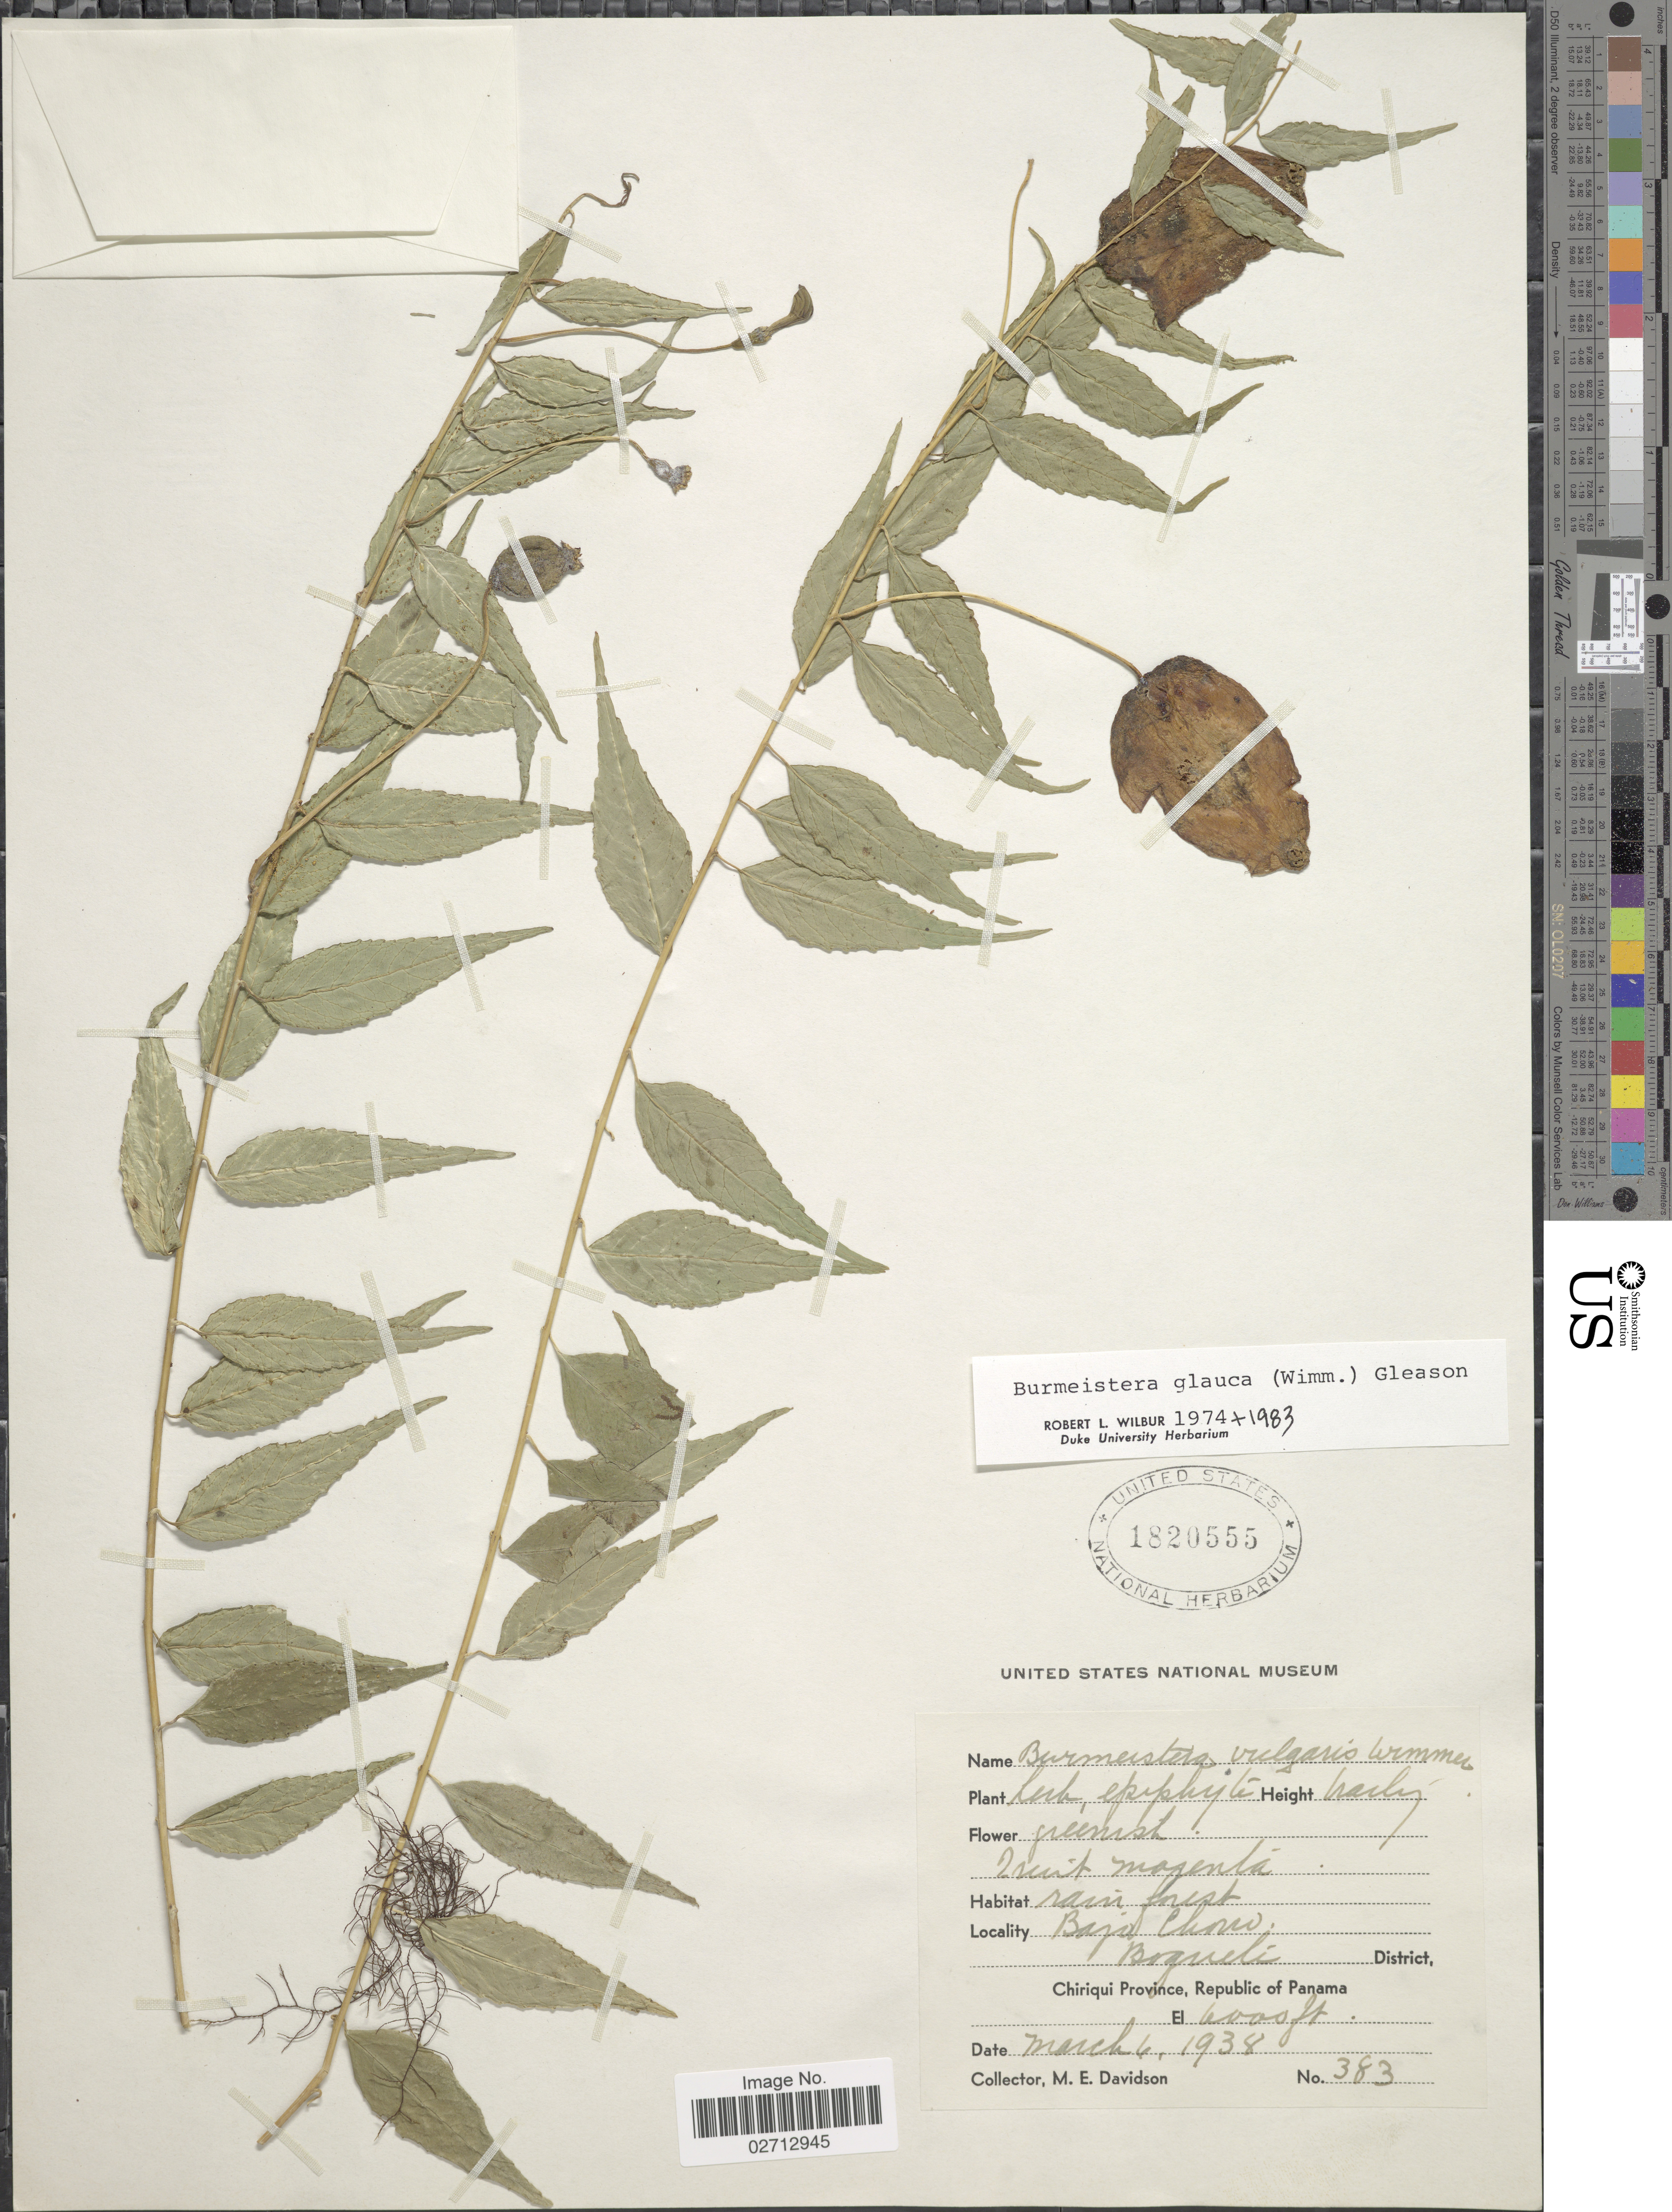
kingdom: Plantae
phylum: Tracheophyta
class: Magnoliopsida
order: Asterales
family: Campanulaceae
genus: Burmeistera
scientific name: Burmeistera glauca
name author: (E. Wimm.) Gleason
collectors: M. E. Davidson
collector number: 383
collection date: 1938-03-06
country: Panama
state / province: Chiriqui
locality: Bajo Chorro, Boquete District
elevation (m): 1829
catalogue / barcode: US 1820555